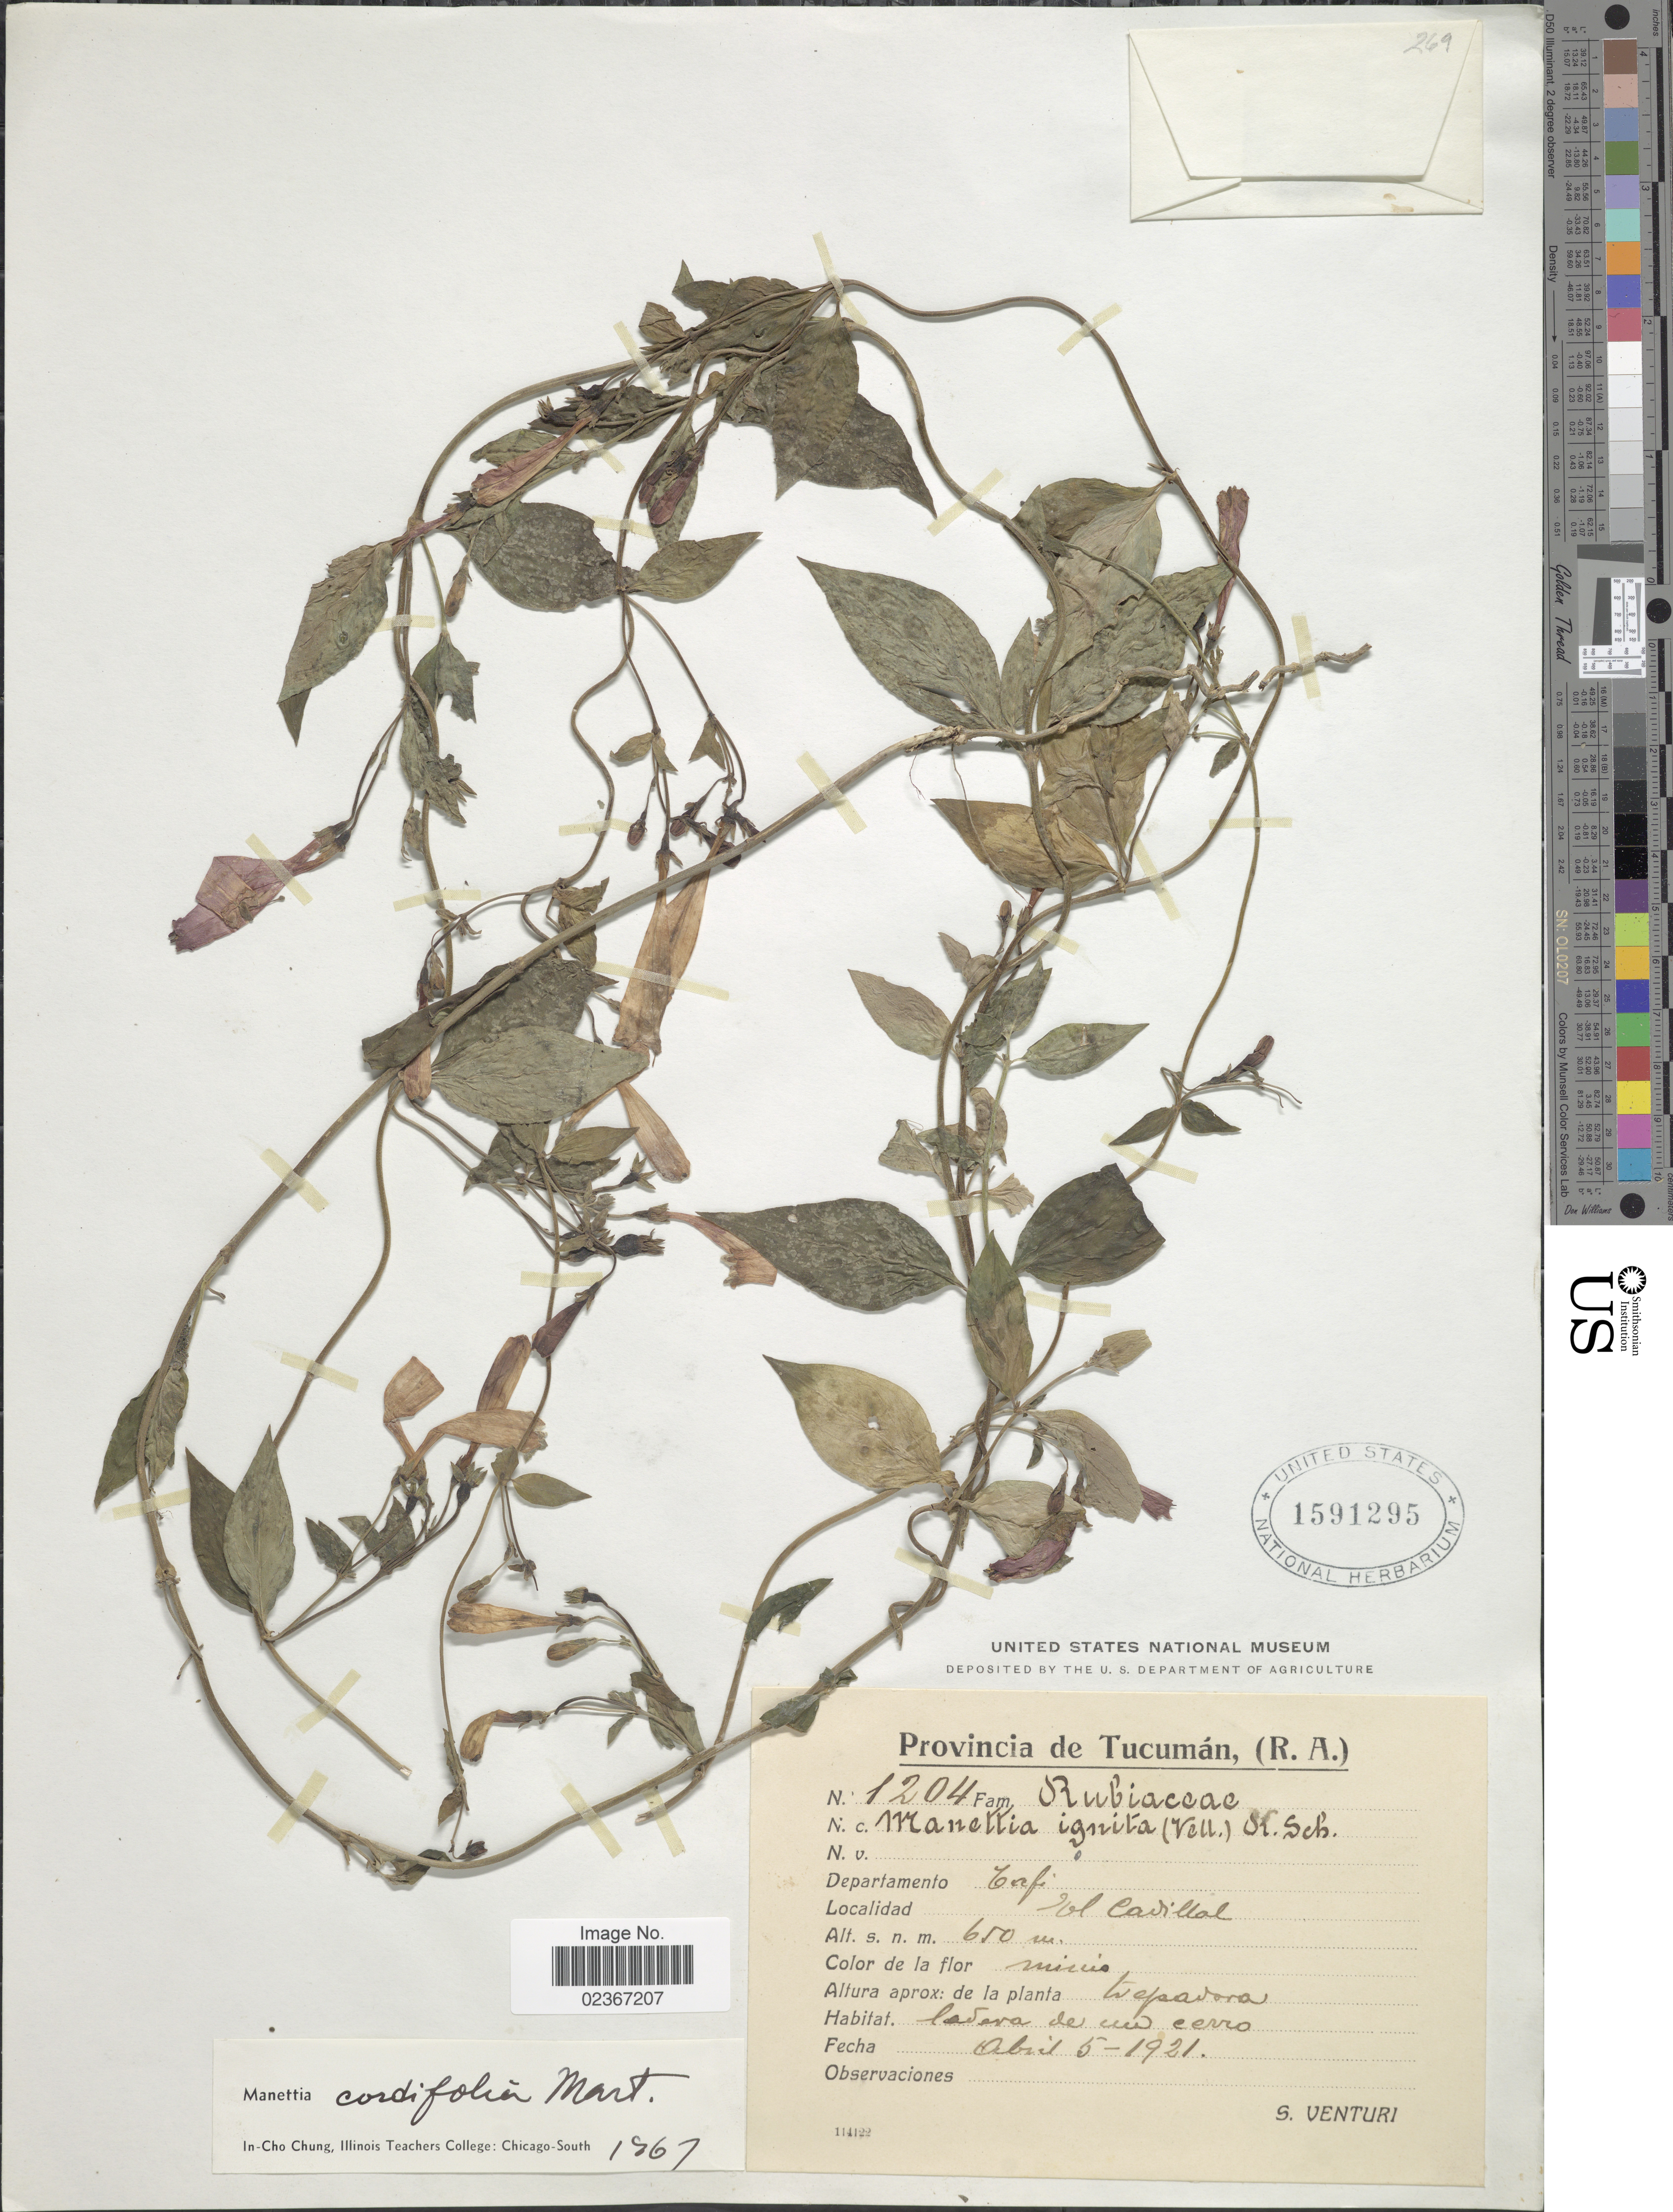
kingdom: Plantae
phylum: Tracheophyta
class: Magnoliopsida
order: Gentianales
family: Rubiaceae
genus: Manettia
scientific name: Manettia cordifolia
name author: Mart.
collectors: S. Venturi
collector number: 1204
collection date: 1921-04-05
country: Argentina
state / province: Tucuman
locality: Provincia de Tucuman, (R.A.), Departamento Tafi, El Cadillal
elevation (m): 650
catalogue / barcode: US 1591295